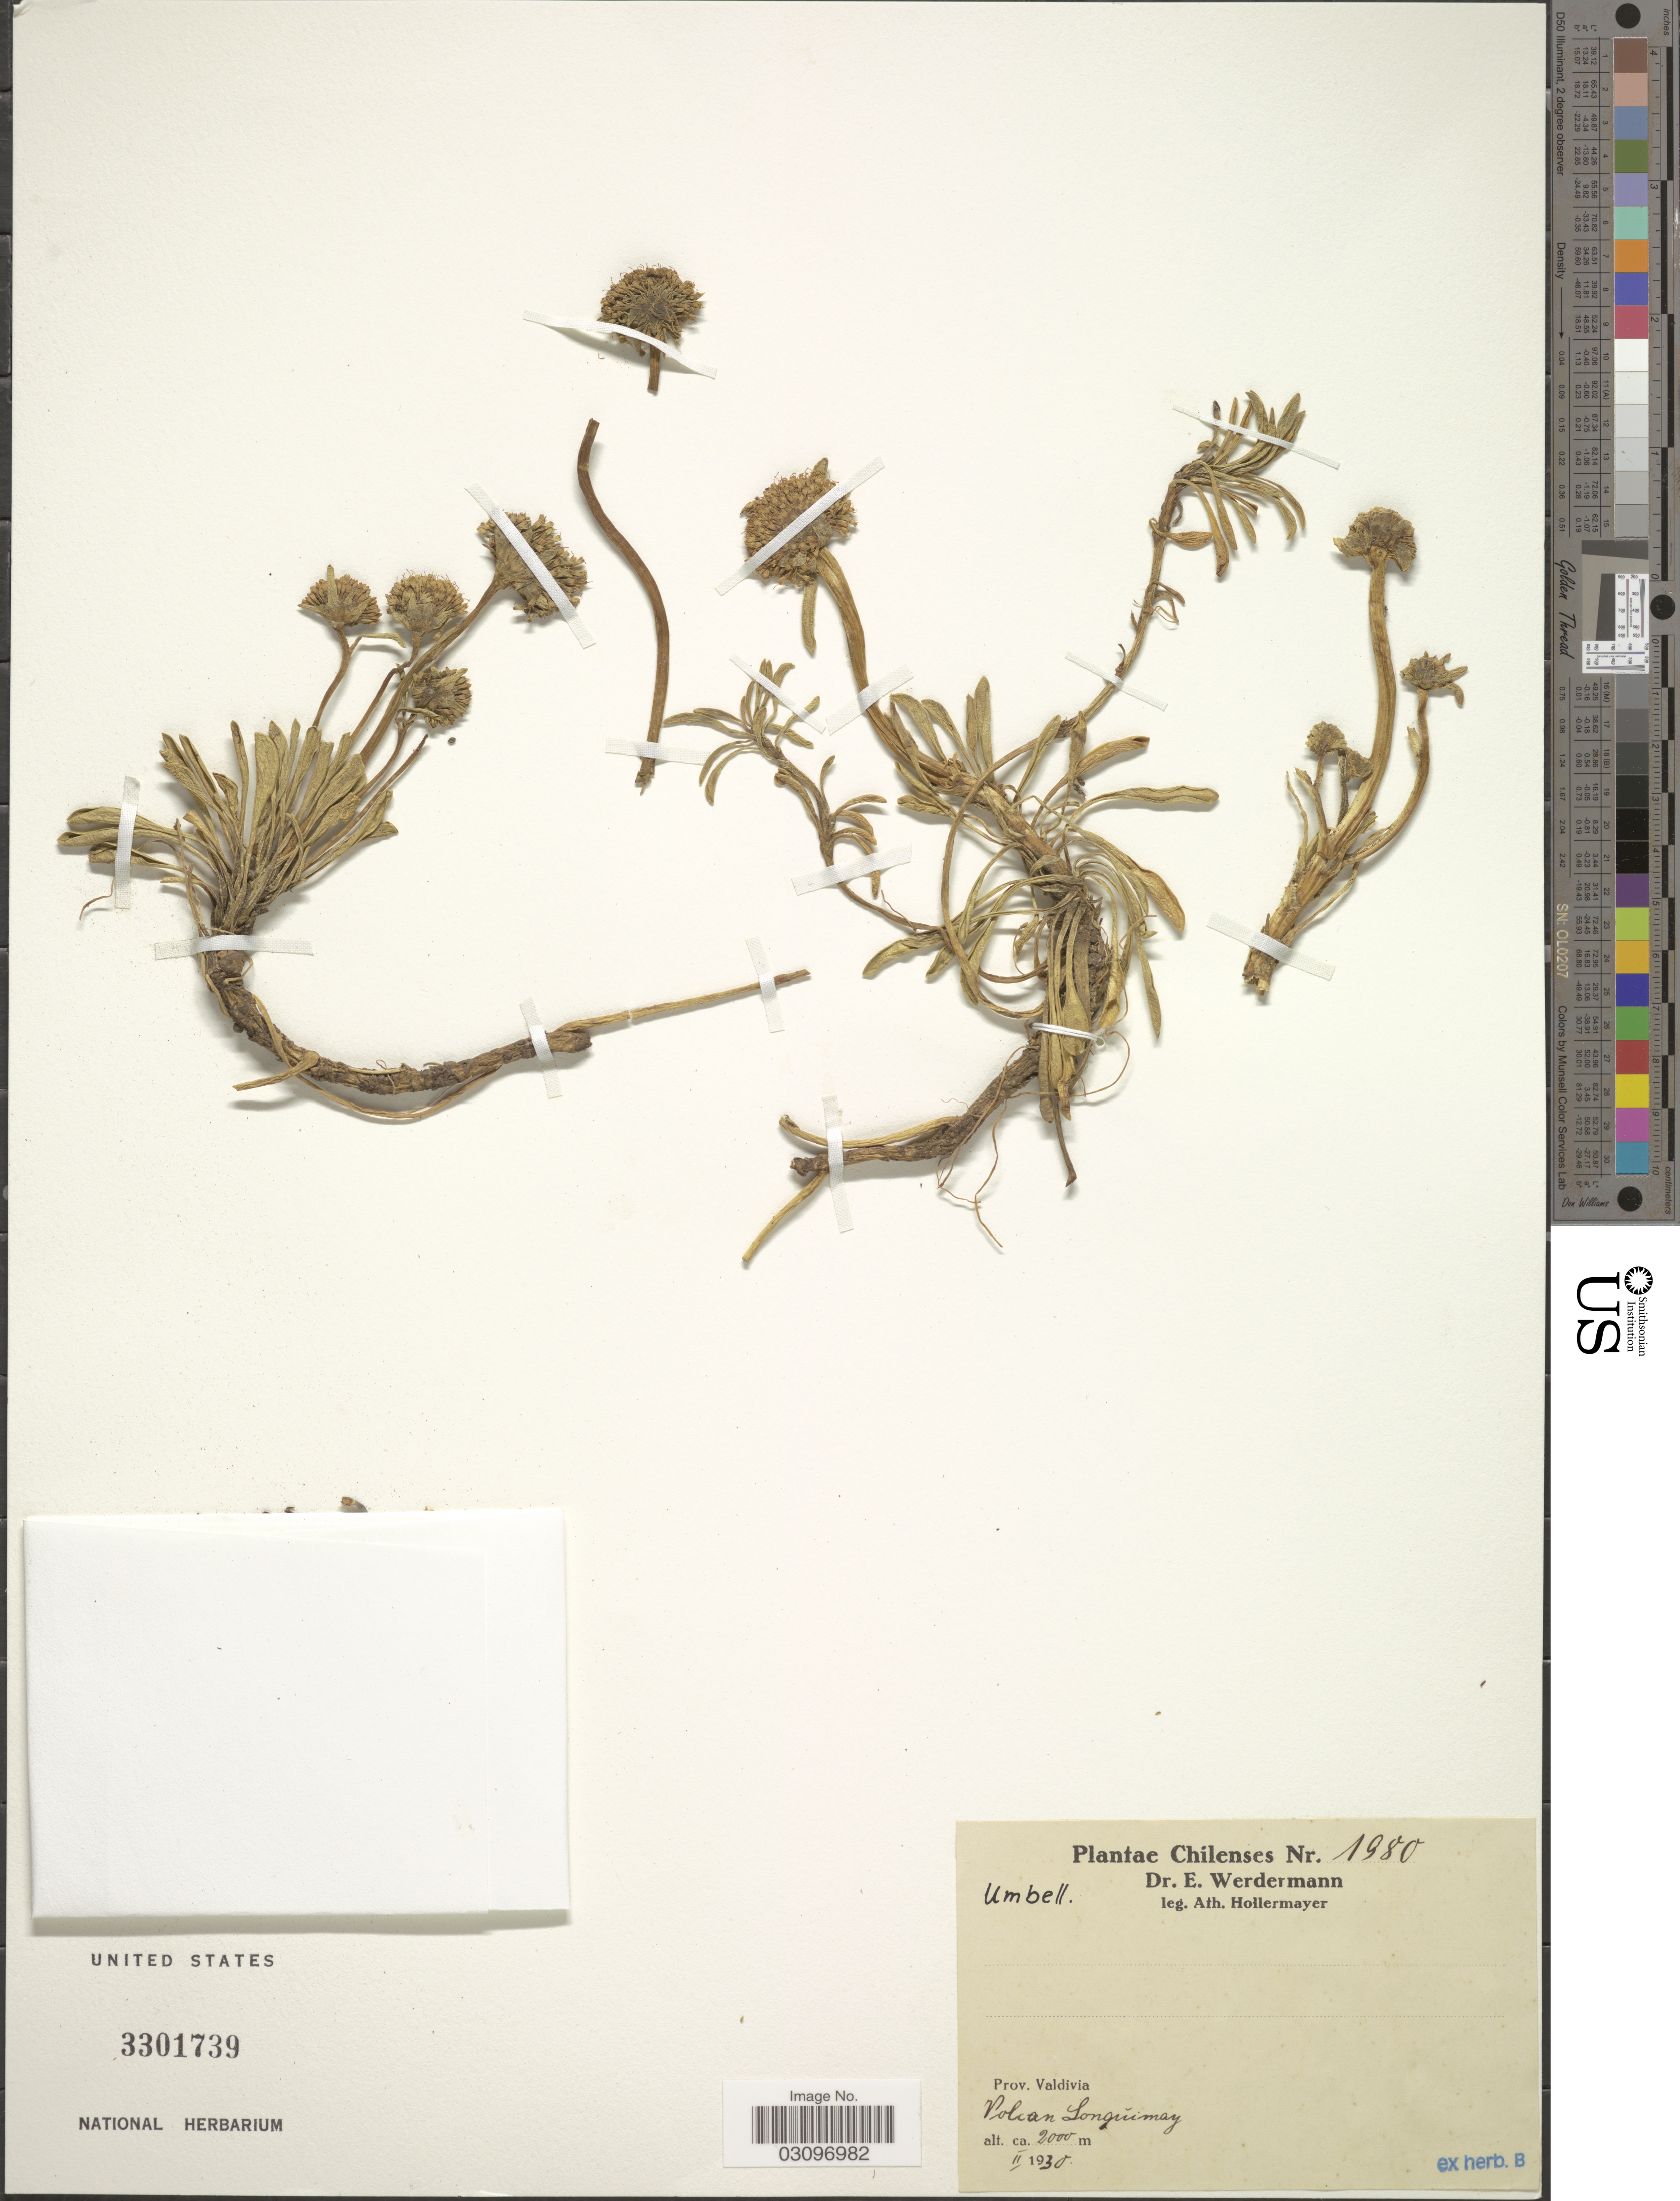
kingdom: Plantae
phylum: Tracheophyta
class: Magnoliopsida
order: Apiales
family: Apiaceae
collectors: A. Hollermayer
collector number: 1980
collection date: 1930-02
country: Chile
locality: Prov. Valdivia. Volcan Longuimay.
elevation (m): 2000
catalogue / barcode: US 3301739